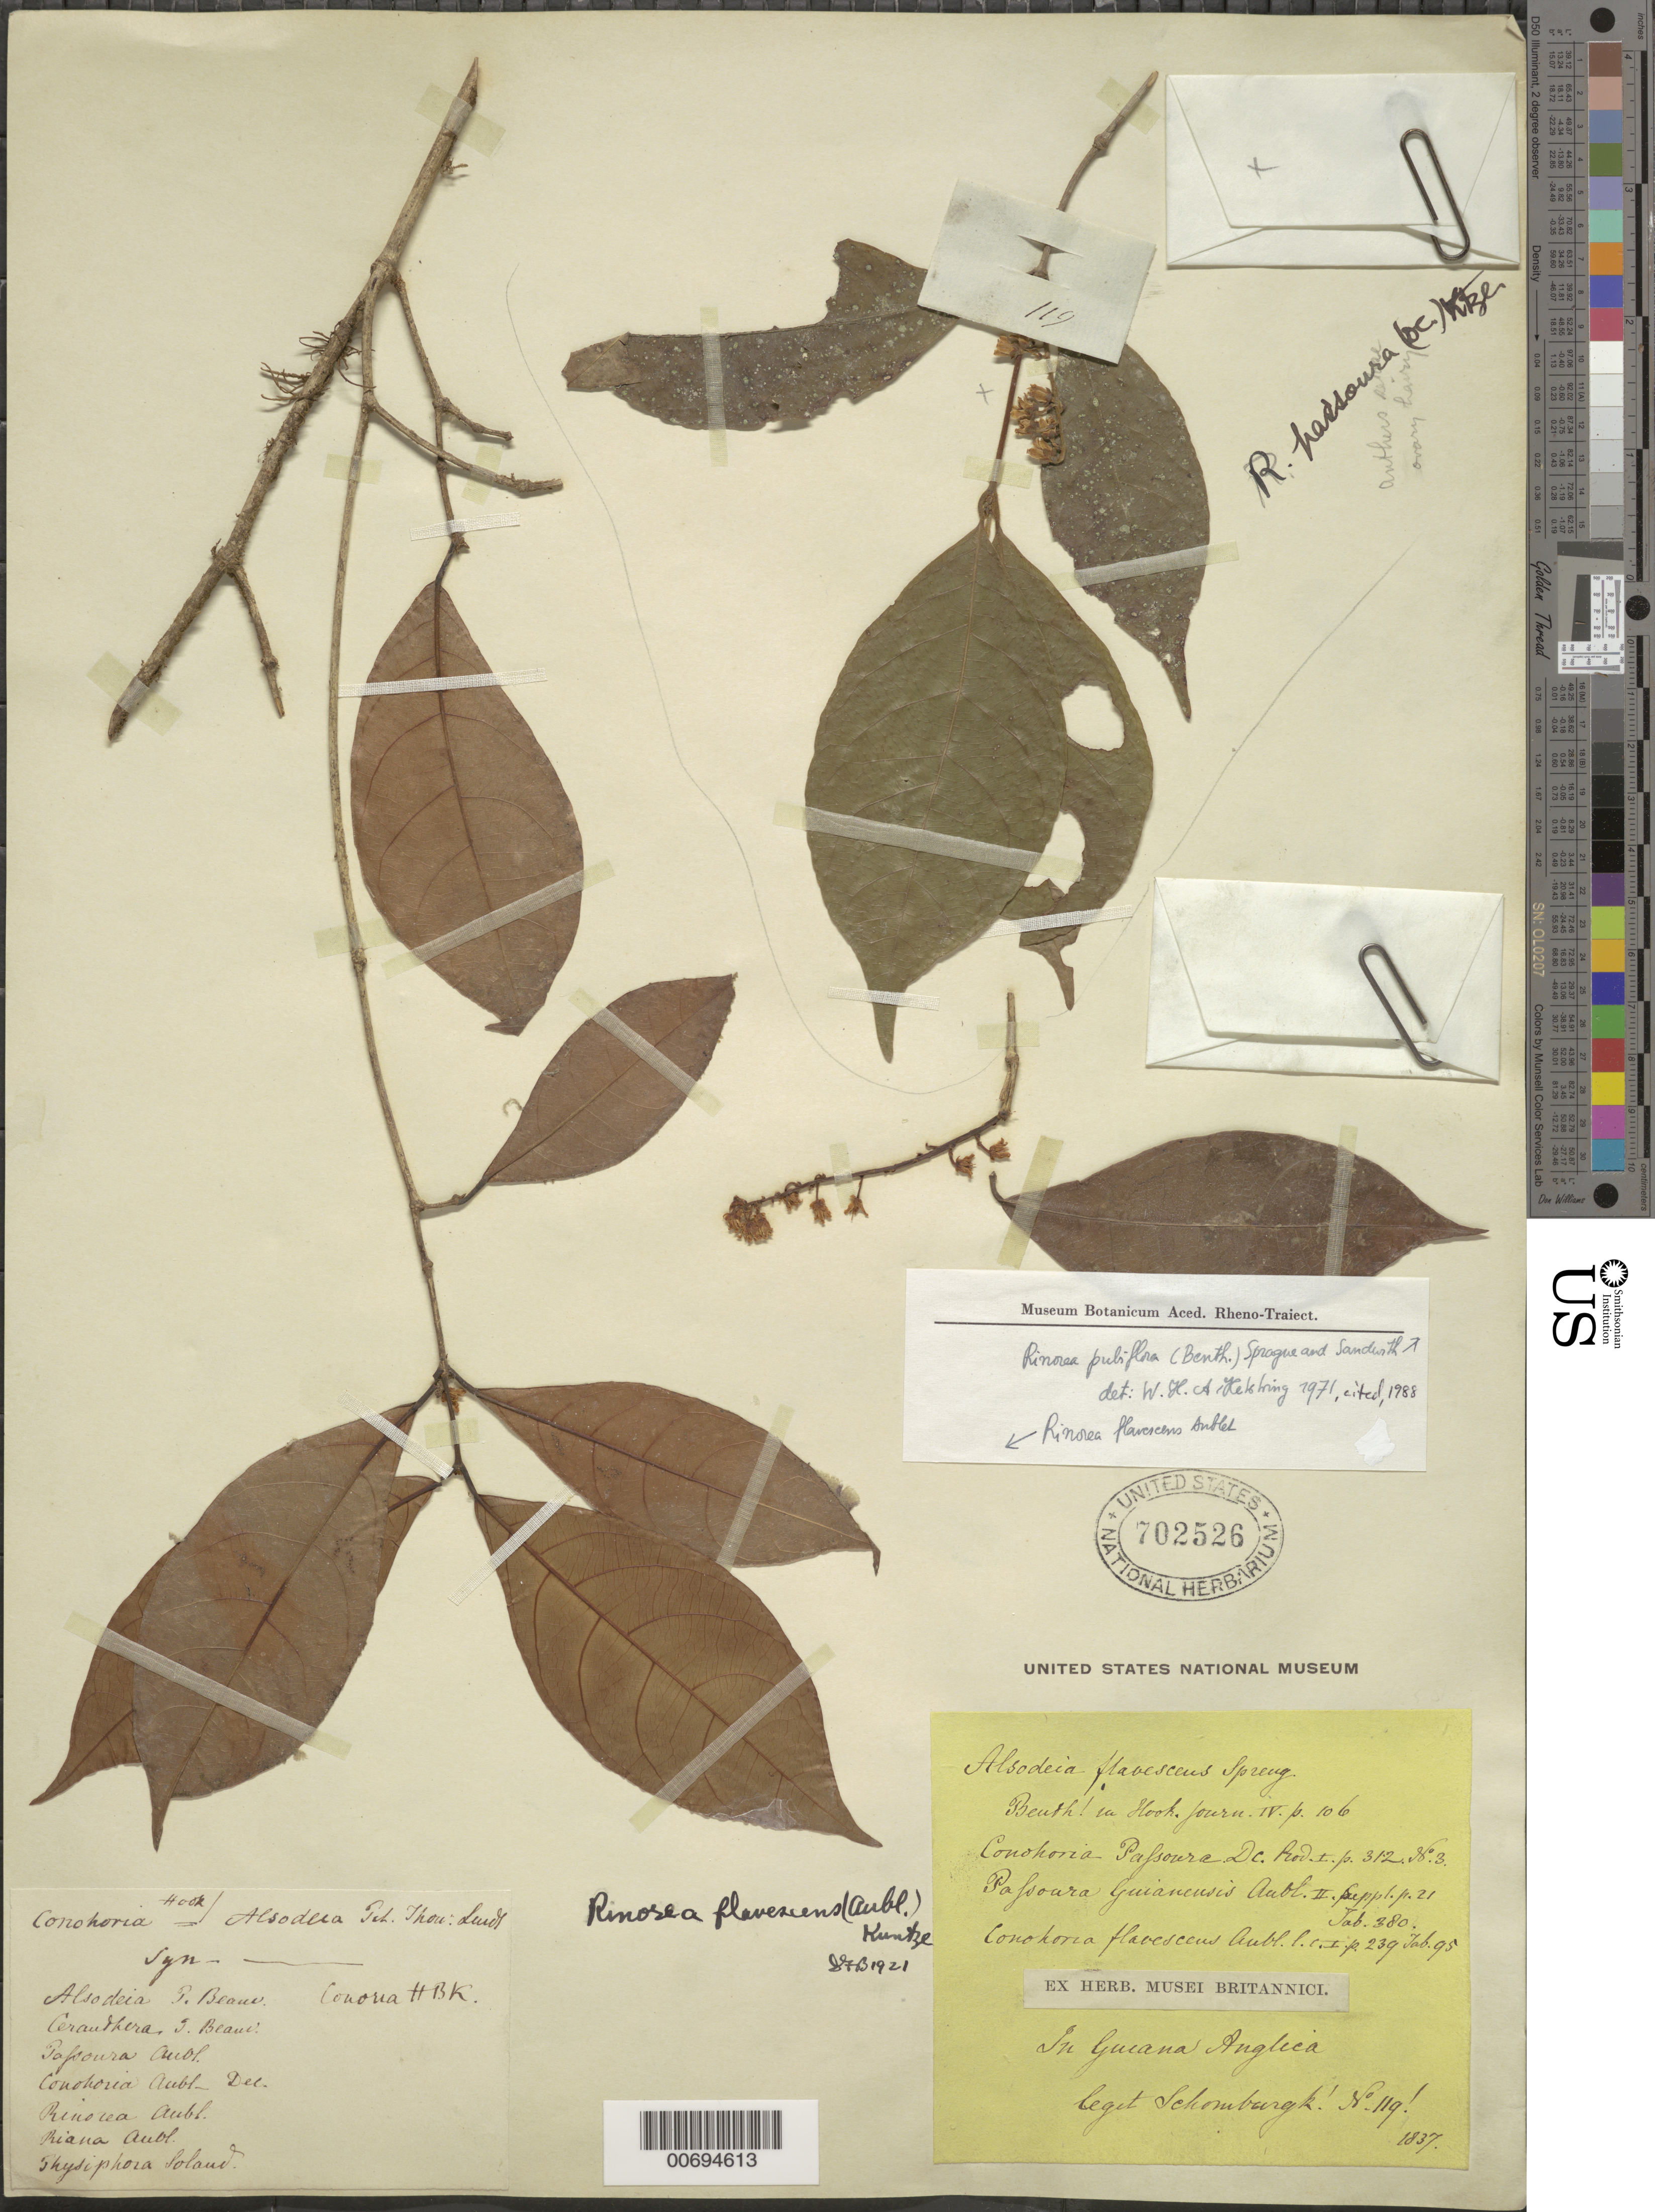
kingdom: Plantae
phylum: Tracheophyta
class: Magnoliopsida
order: Malpighiales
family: Violaceae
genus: Rinorea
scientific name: Rinorea pubiflora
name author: (Benth.) Sprague & Sandwith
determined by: Hekking, W. H. A.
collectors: R. H. Schomburgk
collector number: I 119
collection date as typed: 1837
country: Guyana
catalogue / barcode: US 702526